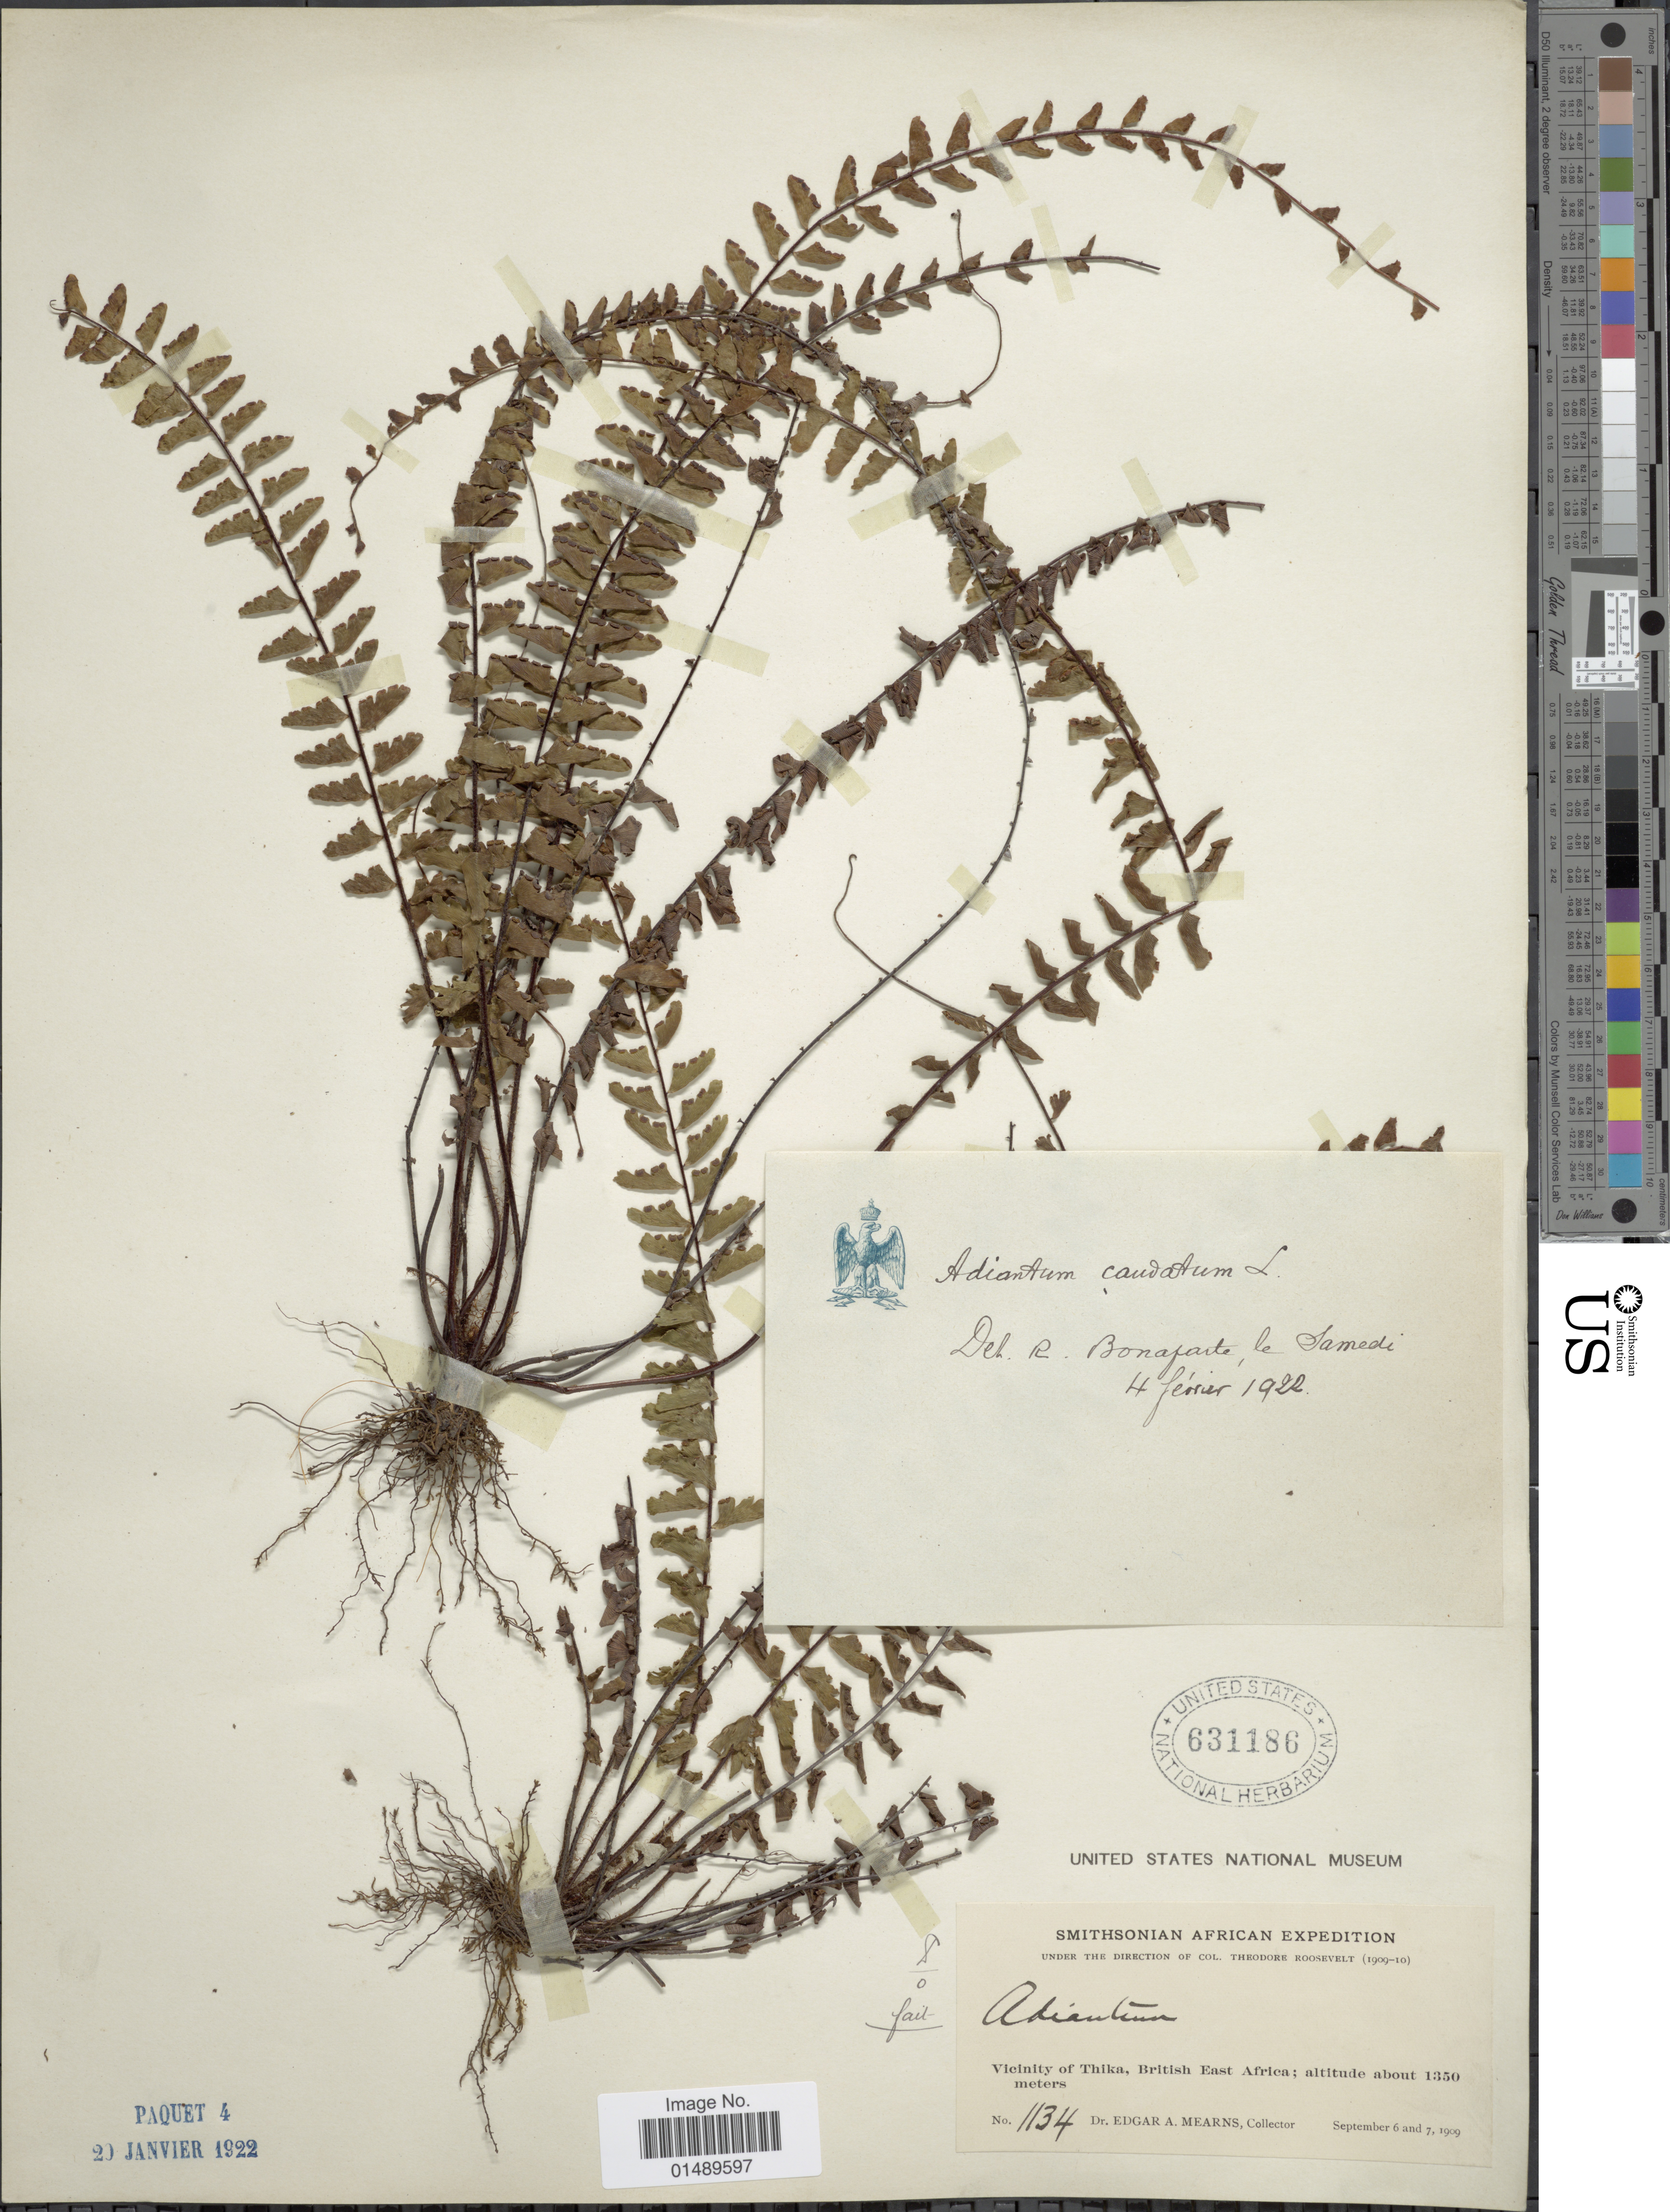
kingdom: Plantae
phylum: Tracheophyta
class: Polypodiopsida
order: Polypodiales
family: Pteridaceae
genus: Adiantum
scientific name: Adiantum caudatum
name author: L.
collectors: E. A. Mearns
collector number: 1134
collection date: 1909-09-06/1909-09-07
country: Kenya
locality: Vicinity of Thika, British East Africa.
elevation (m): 1350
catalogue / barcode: US 631186